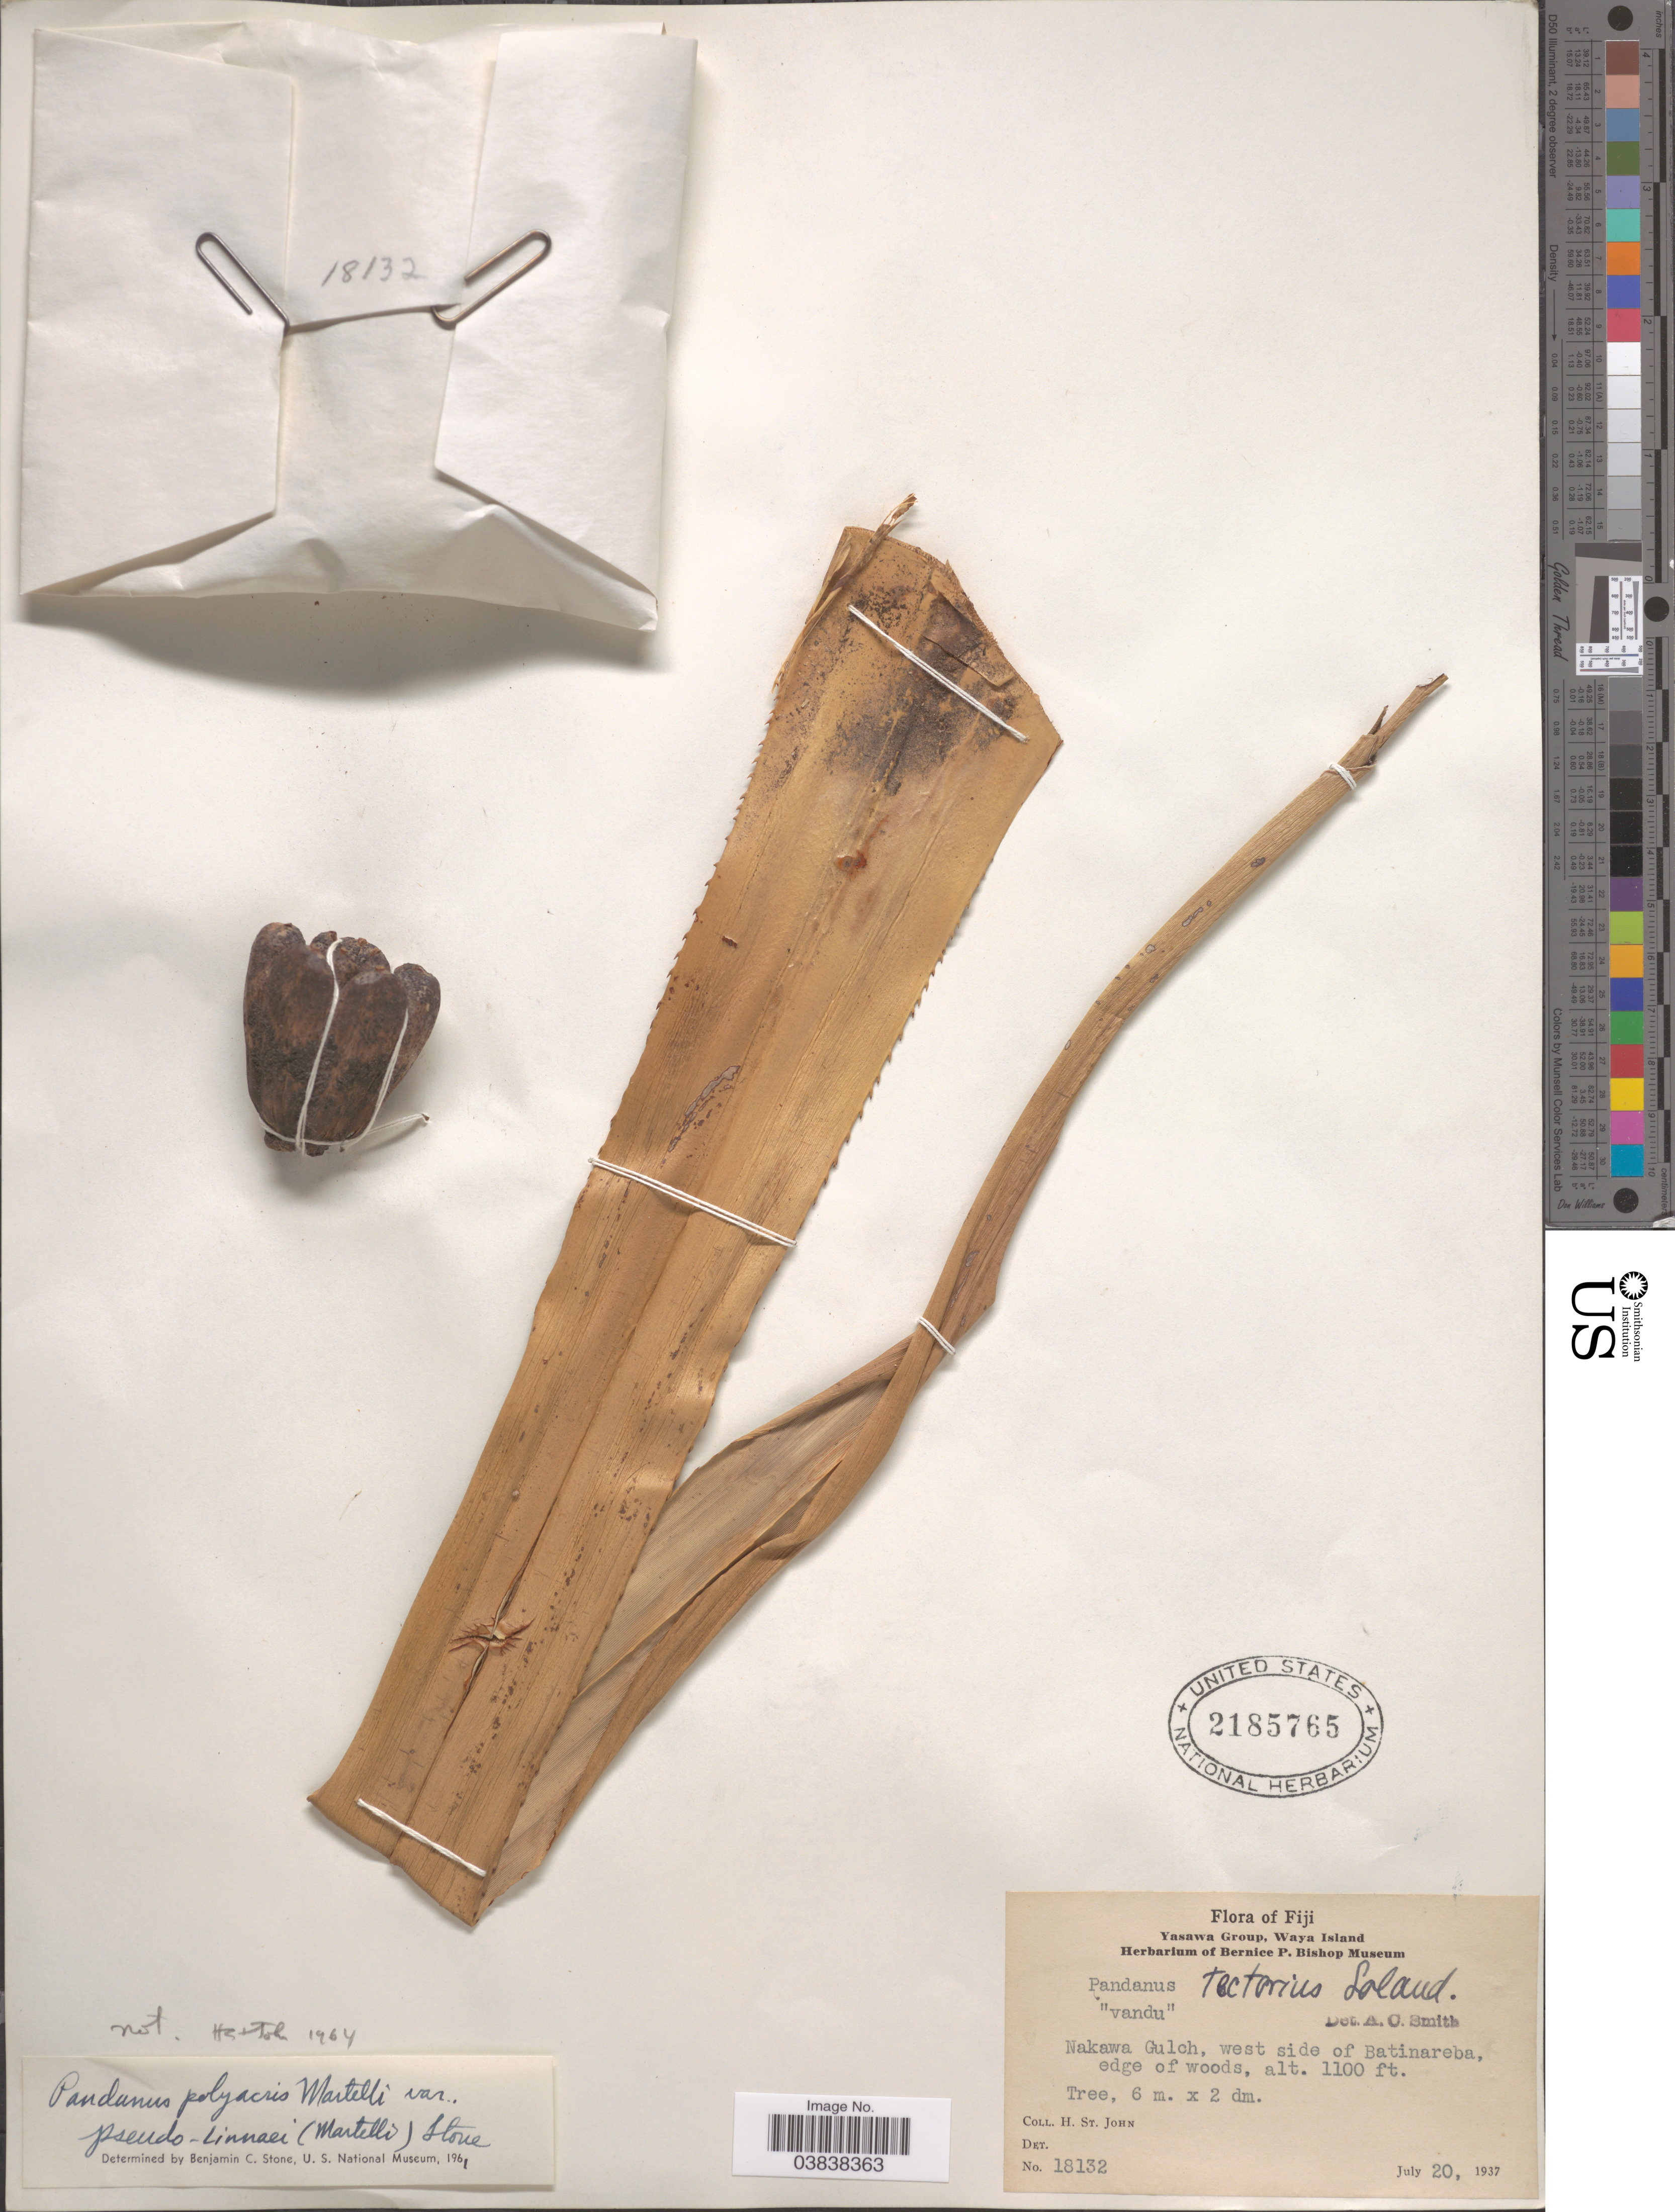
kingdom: Plantae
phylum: Tracheophyta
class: Liliopsida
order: Pandanales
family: Pandanaceae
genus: Pandanus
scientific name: Pandanus tectorius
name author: Parkinson ex DuRoi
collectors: H. St. John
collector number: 18132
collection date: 1937-07-20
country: Fiji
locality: Yasawa Group, Waya Island. [unsure placement] Nakawa Gulch, west side of Batinareba, edge of woods.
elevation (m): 335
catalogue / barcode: US 2185765